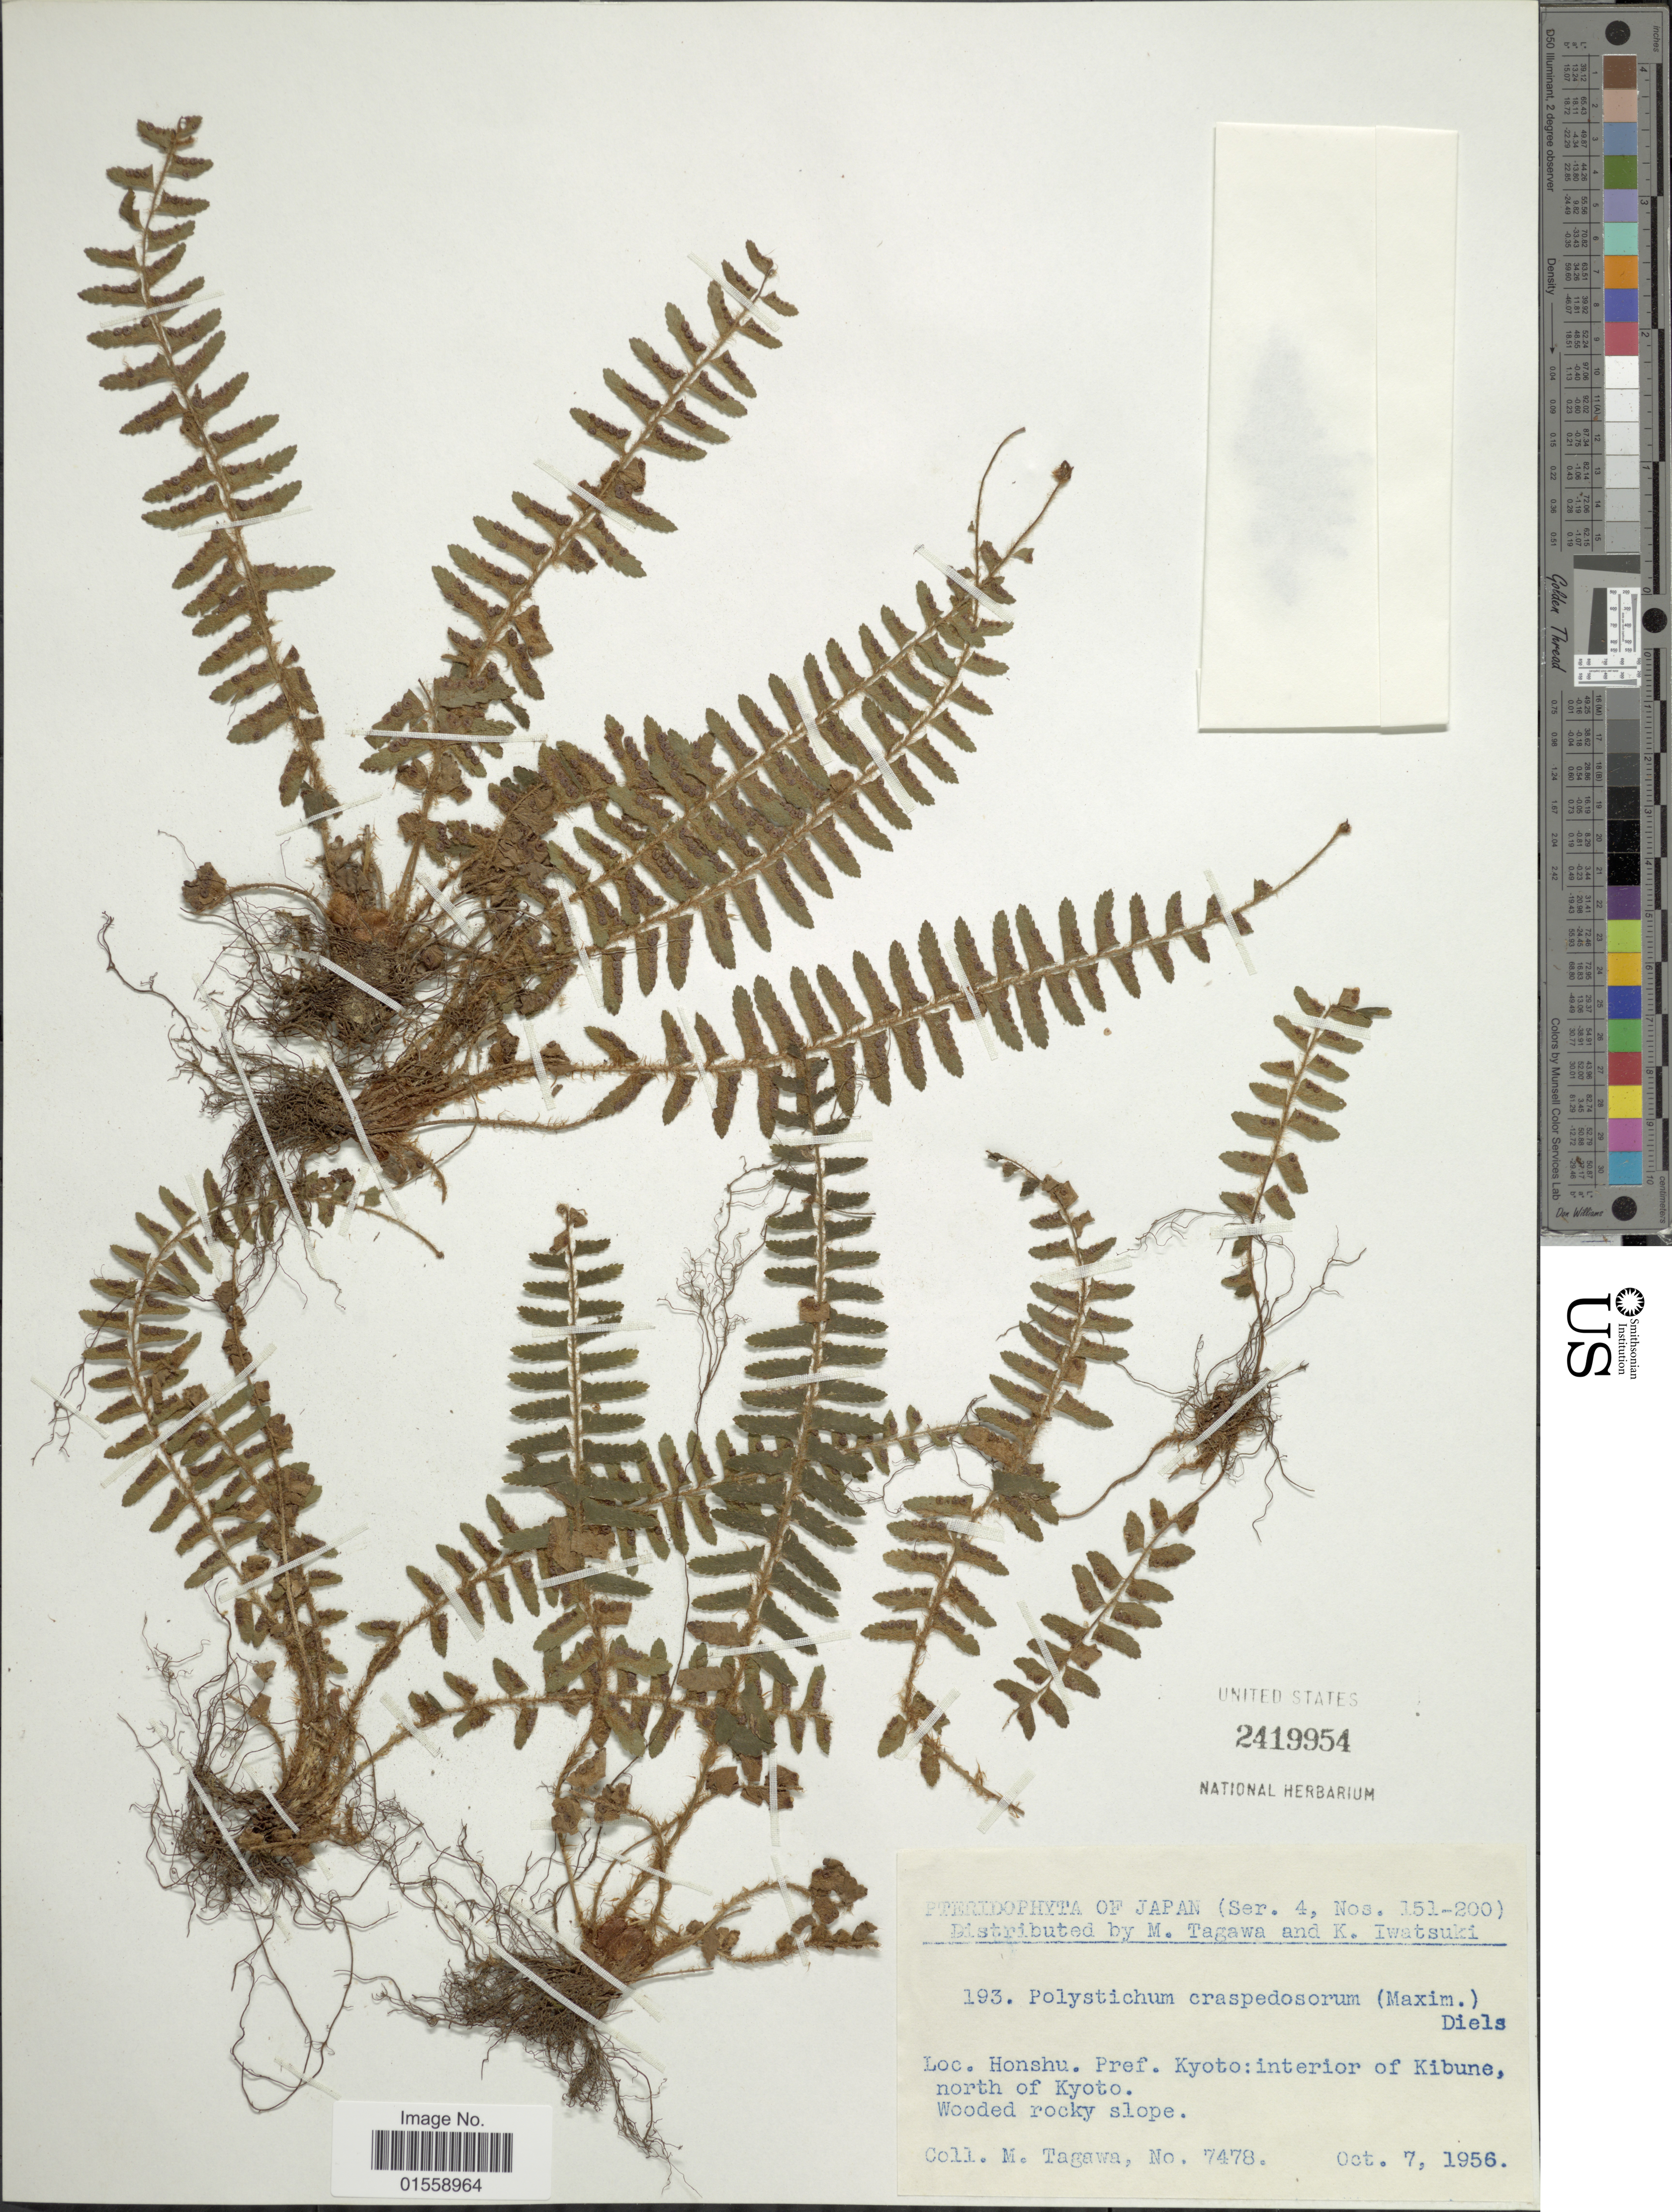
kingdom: Plantae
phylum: Tracheophyta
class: Polypodiopsida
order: Polypodiales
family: Dryopteridaceae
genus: Polystichum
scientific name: Polystichum craspedosorum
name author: (Maxim.) Diels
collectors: M. Tagawa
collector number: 7478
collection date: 1956-10-07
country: Japan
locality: Honshu, Pref. Kyoto: interior of Kibune, north of Kyoto.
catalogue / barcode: US 2419954